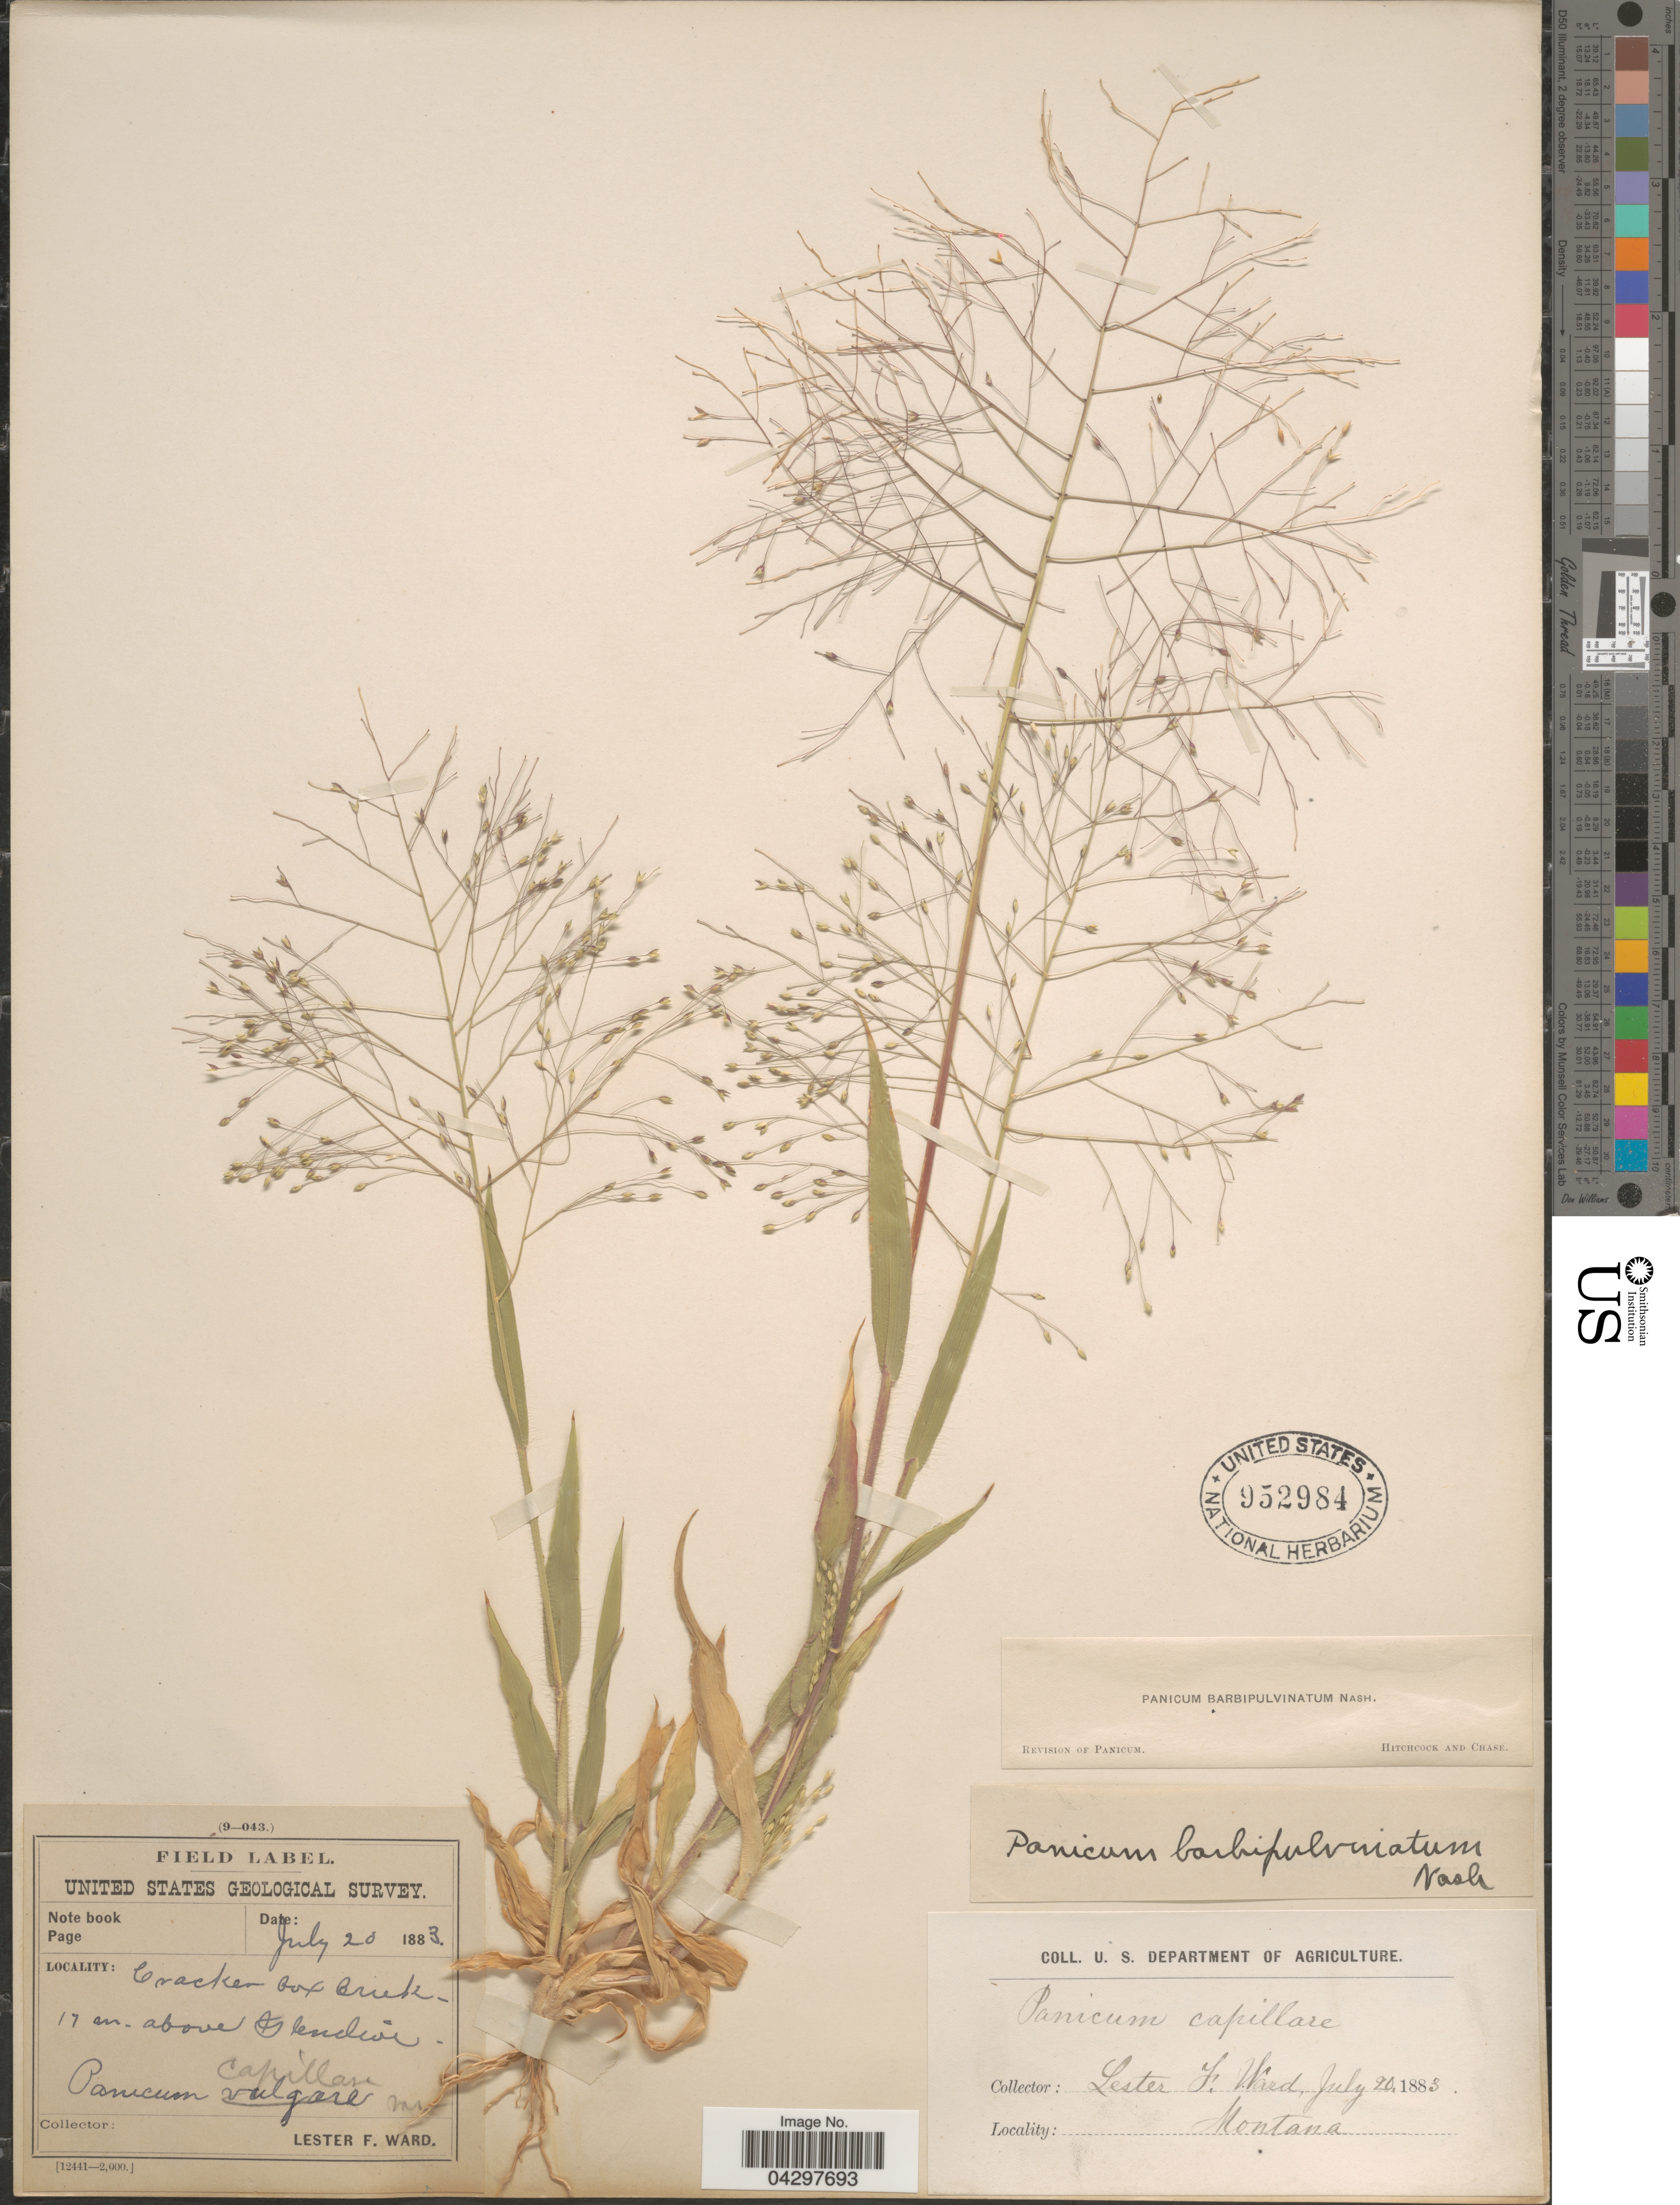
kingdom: Plantae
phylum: Tracheophyta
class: Liliopsida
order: Poales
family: Poaceae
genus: Panicum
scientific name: Panicum capillare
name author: L.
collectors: L. F. Ward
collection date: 1883-07-20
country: United States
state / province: Montana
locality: United States Geological Survey. 17 m. above Glendive.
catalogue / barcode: US 952984